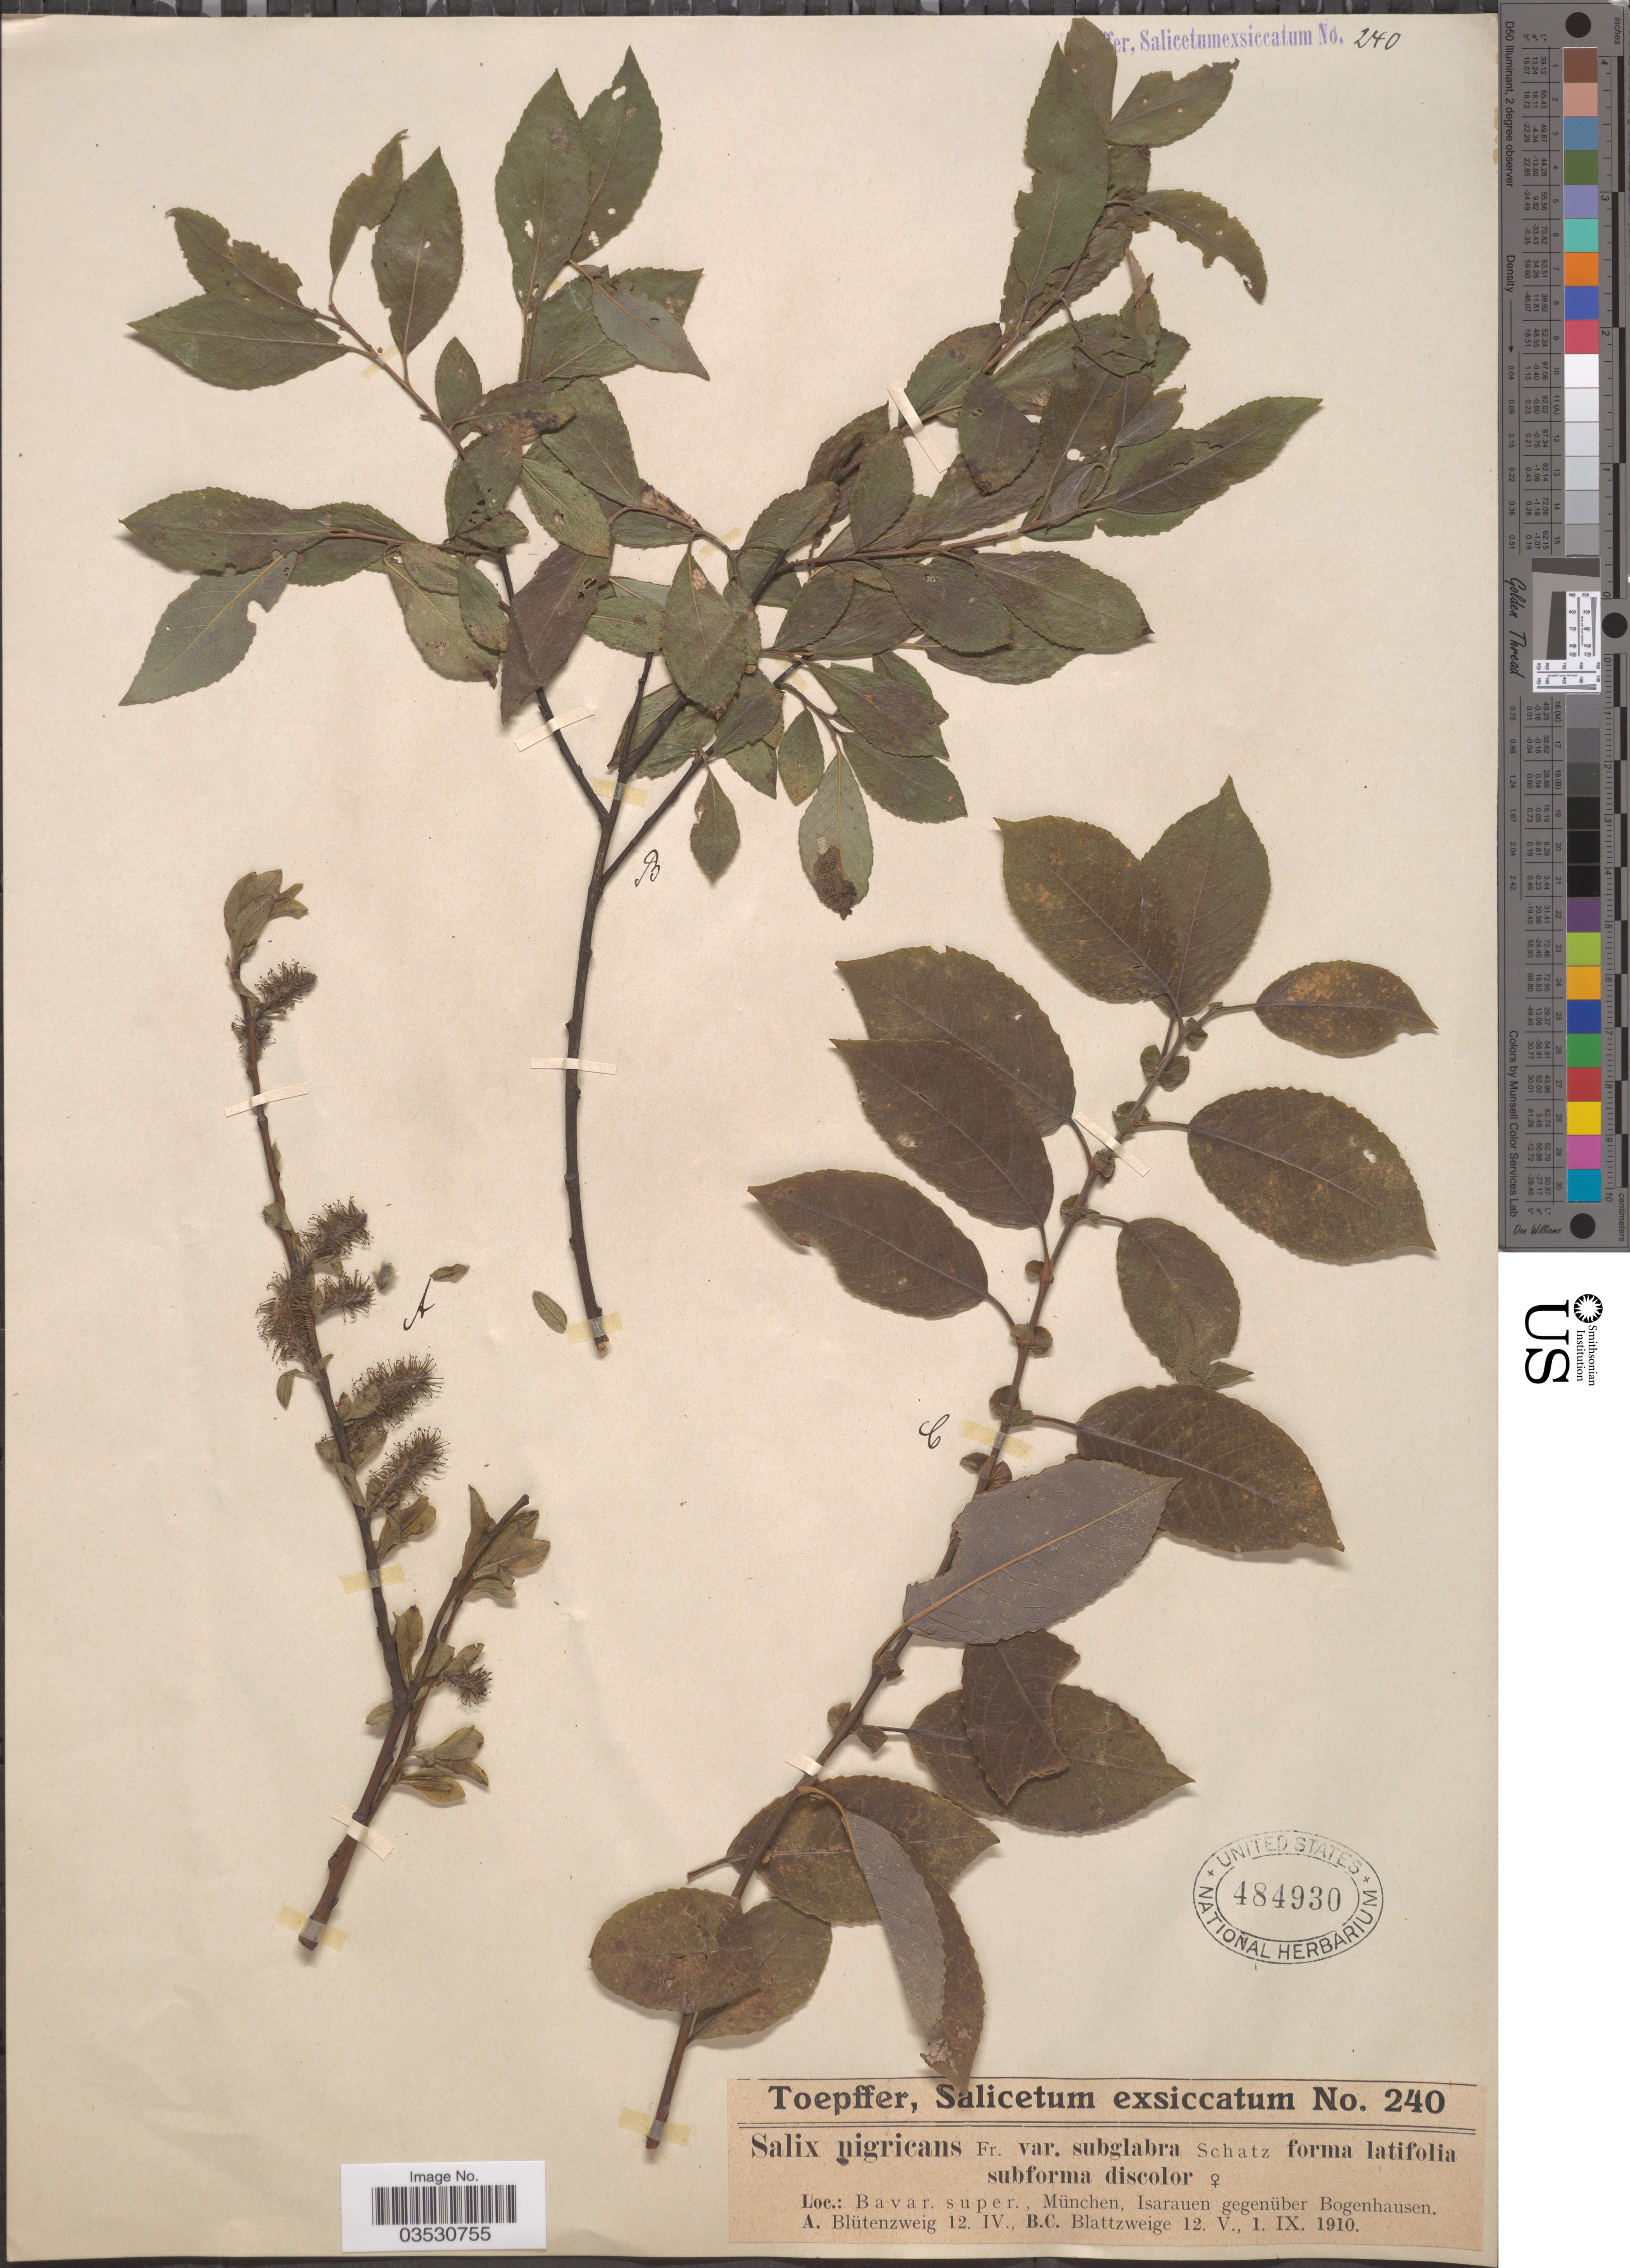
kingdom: Plantae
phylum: Tracheophyta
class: Magnoliopsida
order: Malpighiales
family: Salicaceae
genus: Salix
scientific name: Salix nigricans var. subglabra f. latifolia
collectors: A. Toepffer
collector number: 240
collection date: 1910-04-12/1910-09-01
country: Germany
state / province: Bayern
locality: Bavar. super., München, Isarauen gegenüber Bogenhausen.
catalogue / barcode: US 484930